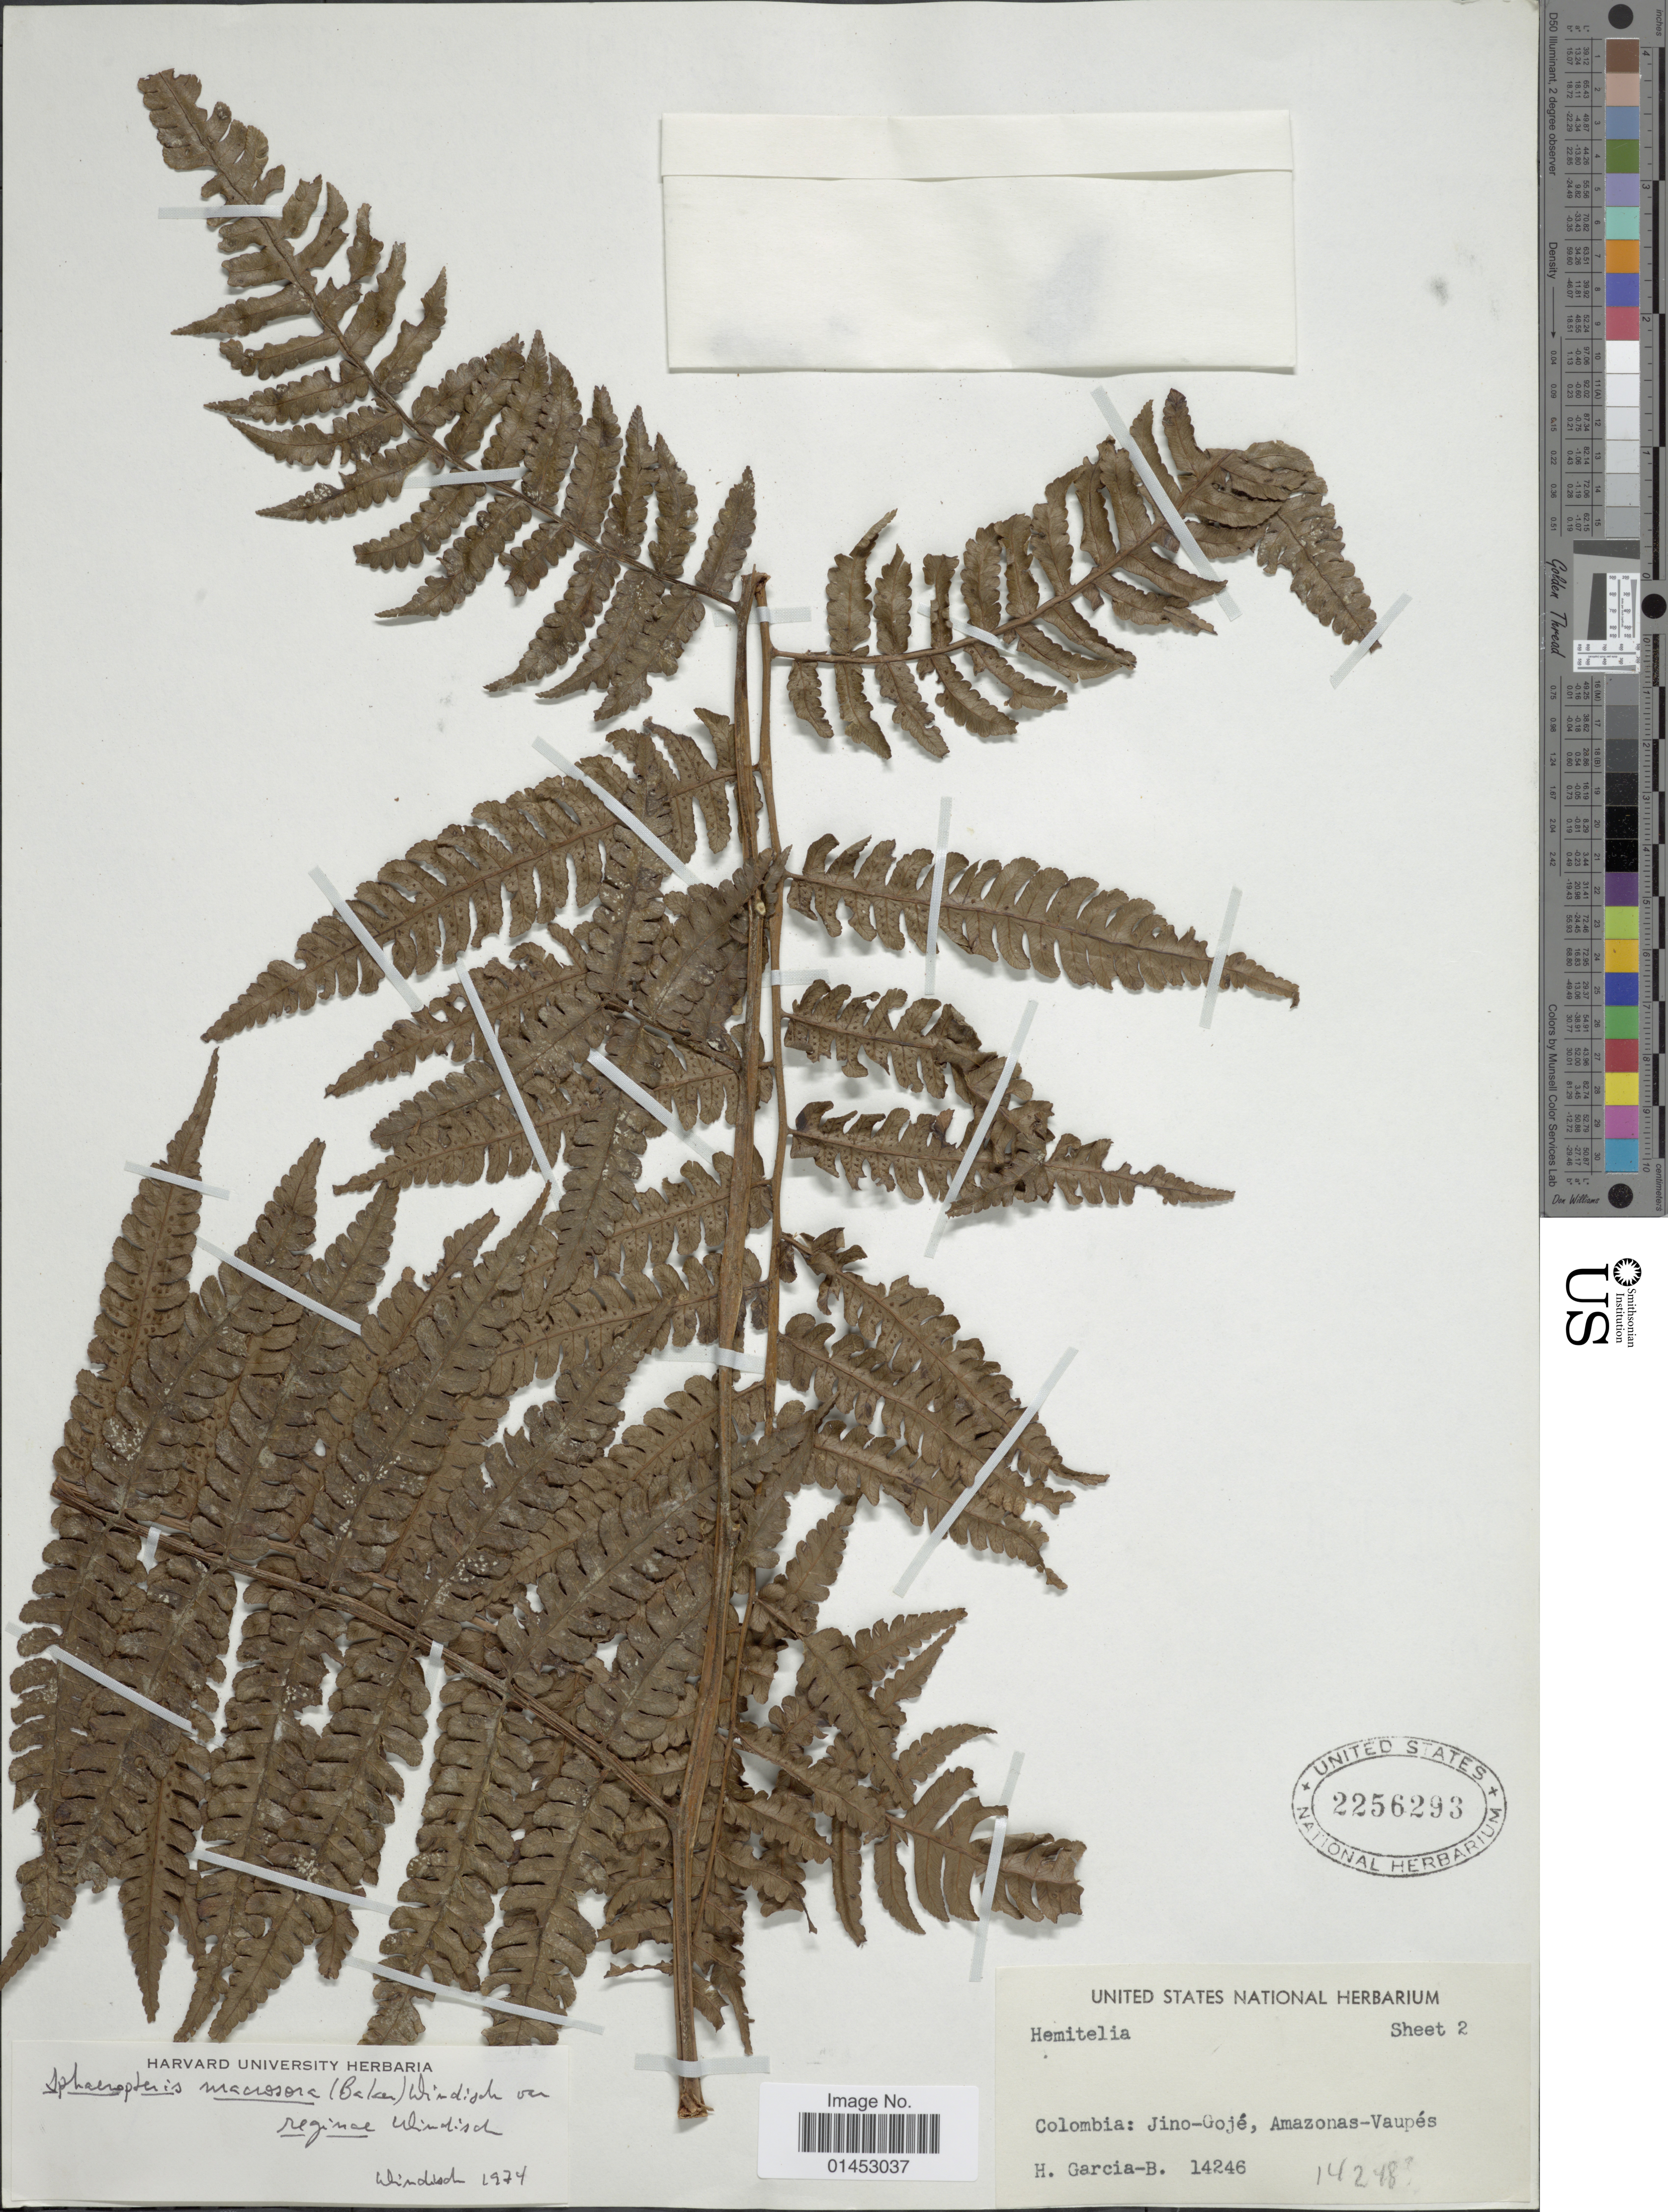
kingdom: Plantae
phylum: Tracheophyta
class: Polypodiopsida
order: Cyatheales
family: Cyatheaceae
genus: Cyathea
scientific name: Cyathea traillii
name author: (Baker) Domin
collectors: H. García Barriga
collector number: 14246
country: Colombia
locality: Jino-Gojé, Amazonas-Vaupés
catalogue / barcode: US 2256293